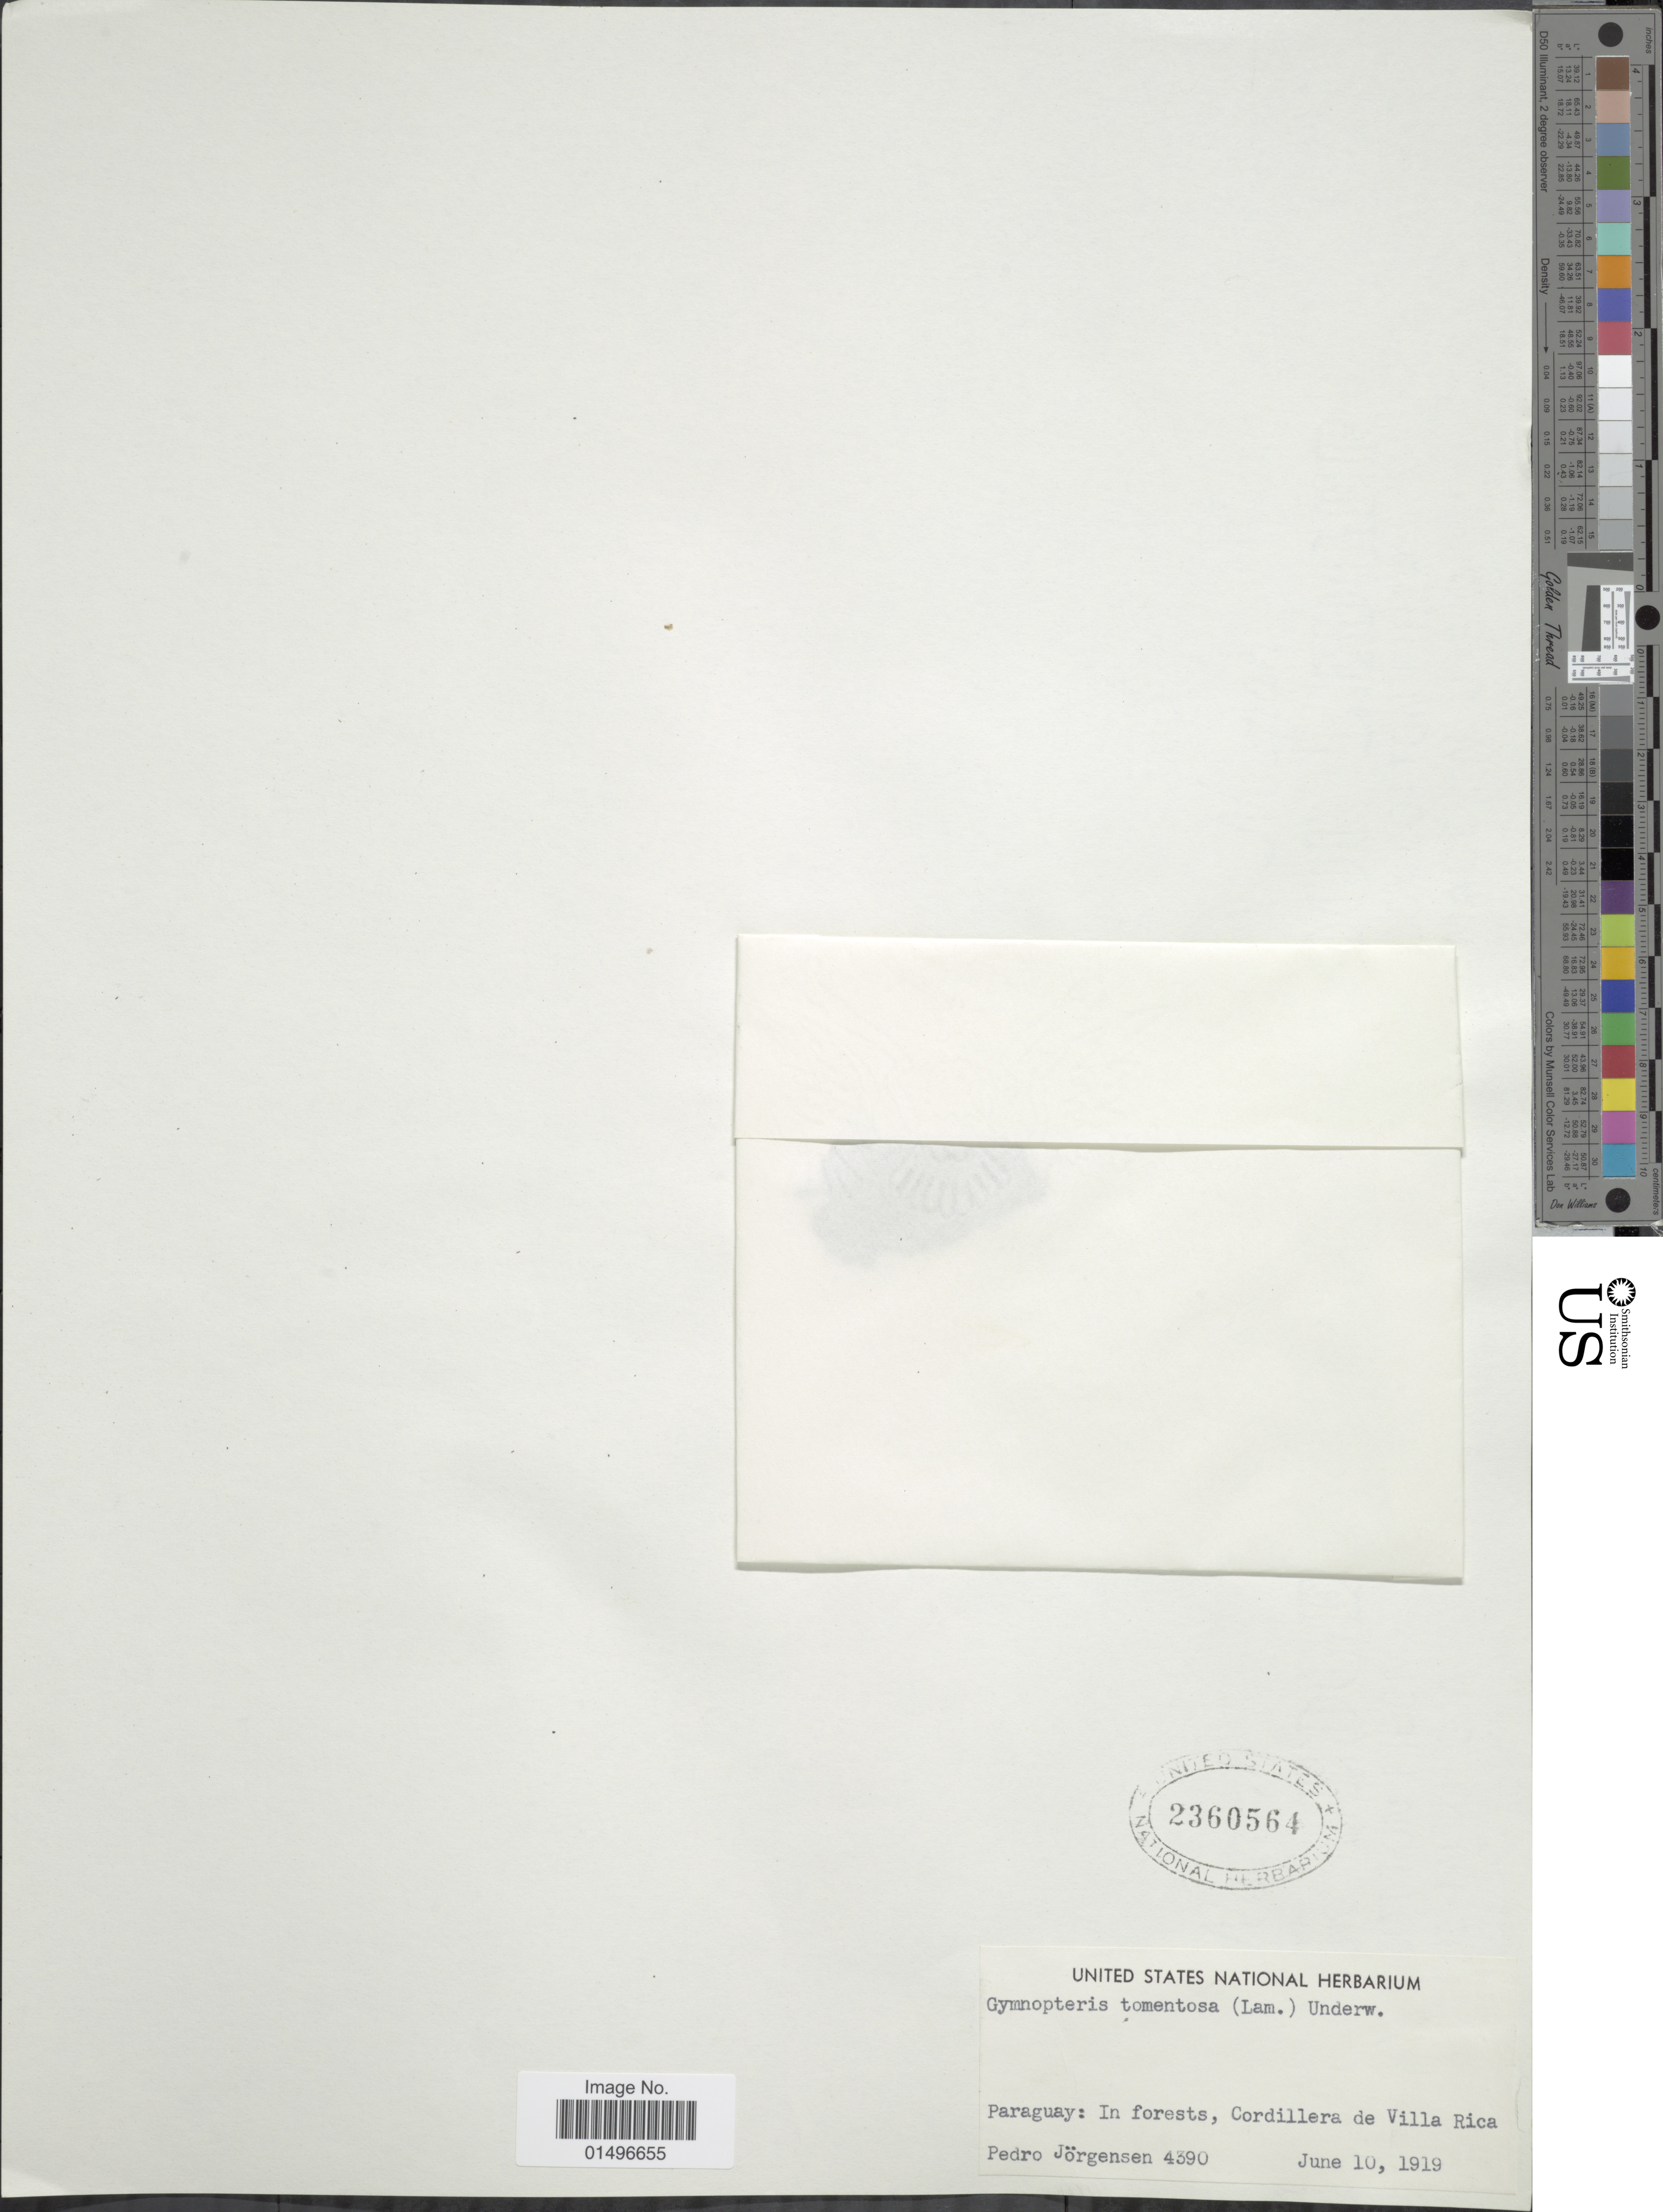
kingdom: Plantae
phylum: Tracheophyta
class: Polypodiopsida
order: Polypodiales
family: Pteridaceae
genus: Hemionitis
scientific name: Hemionitis tomentosa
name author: (Lam.) Raddi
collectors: P. Jörgensen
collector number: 4390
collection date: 1919-06-10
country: Paraguay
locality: Paraguay, Cordillera de Villa Rica.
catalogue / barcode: US 2360564